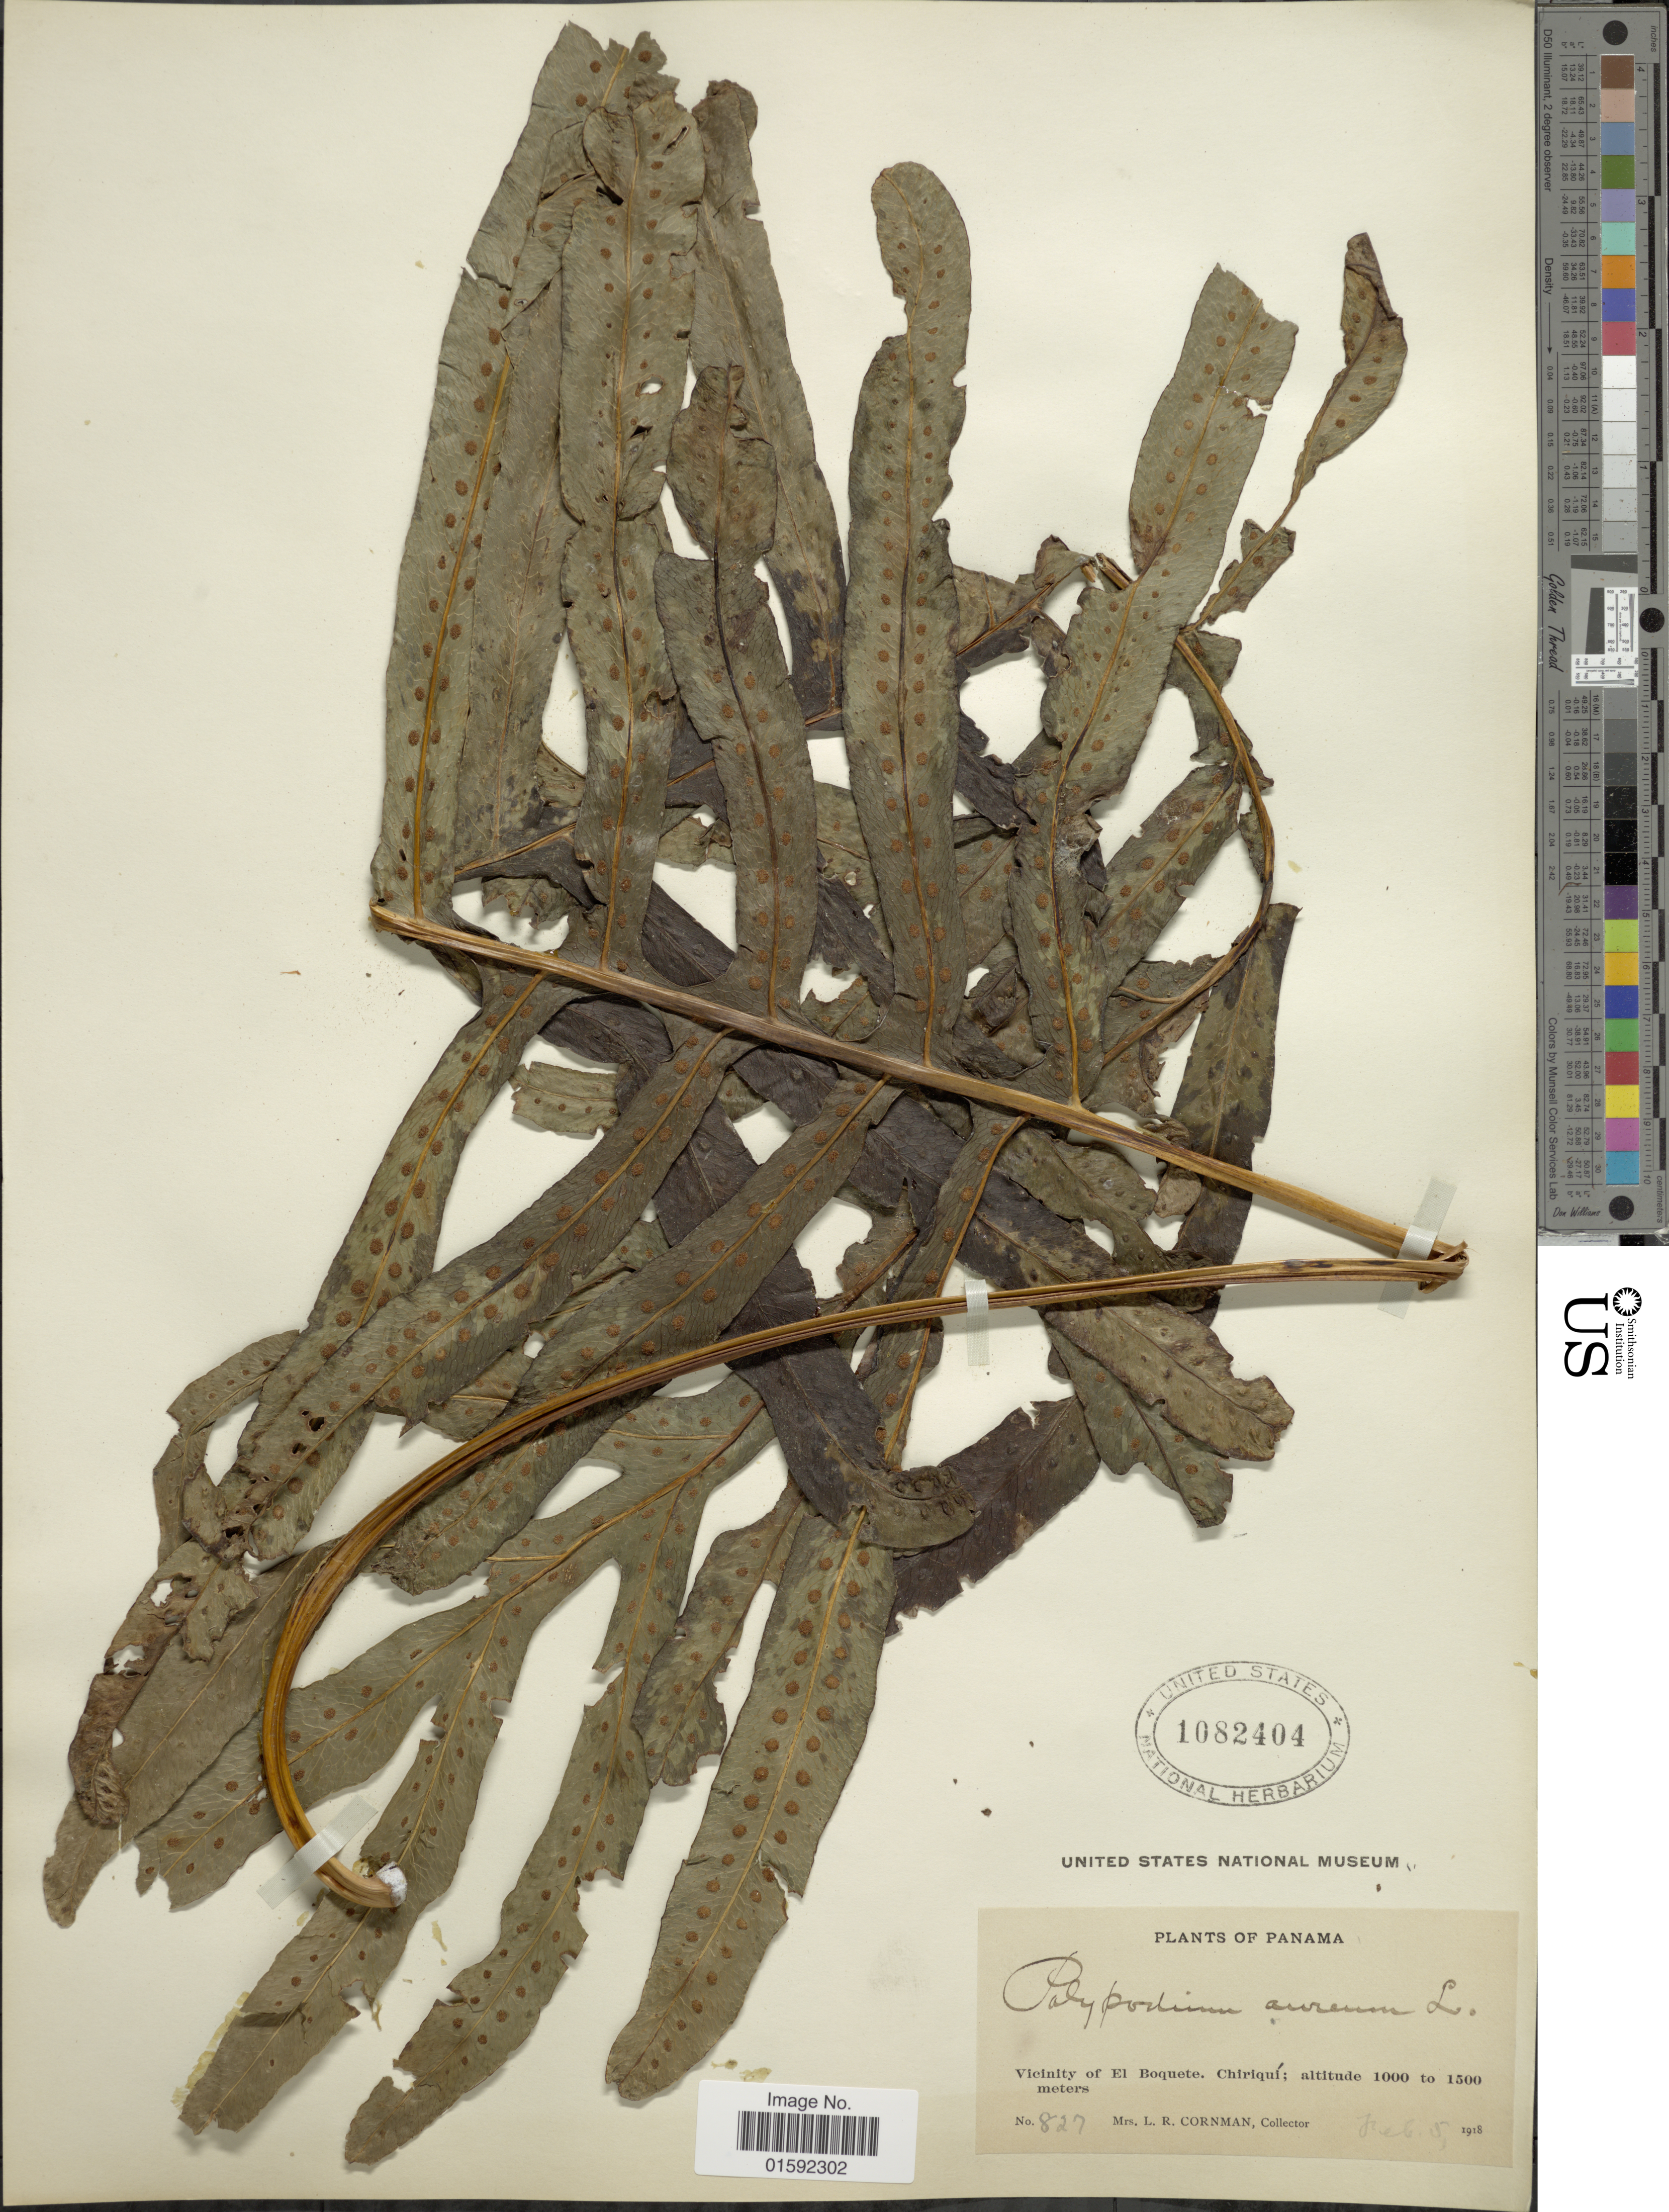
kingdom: Plantae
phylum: Tracheophyta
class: Polypodiopsida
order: Polypodiales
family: Polypodiaceae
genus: Phlebodium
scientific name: Phlebodium pseudoaureum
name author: (Cav.) Lellinger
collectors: L. Cornman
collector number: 827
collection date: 1918-02-05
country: Panama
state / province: Chiriqui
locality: Panama, Vicinity of El El Boquete. Chiriquí.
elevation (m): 1000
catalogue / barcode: US 1082404